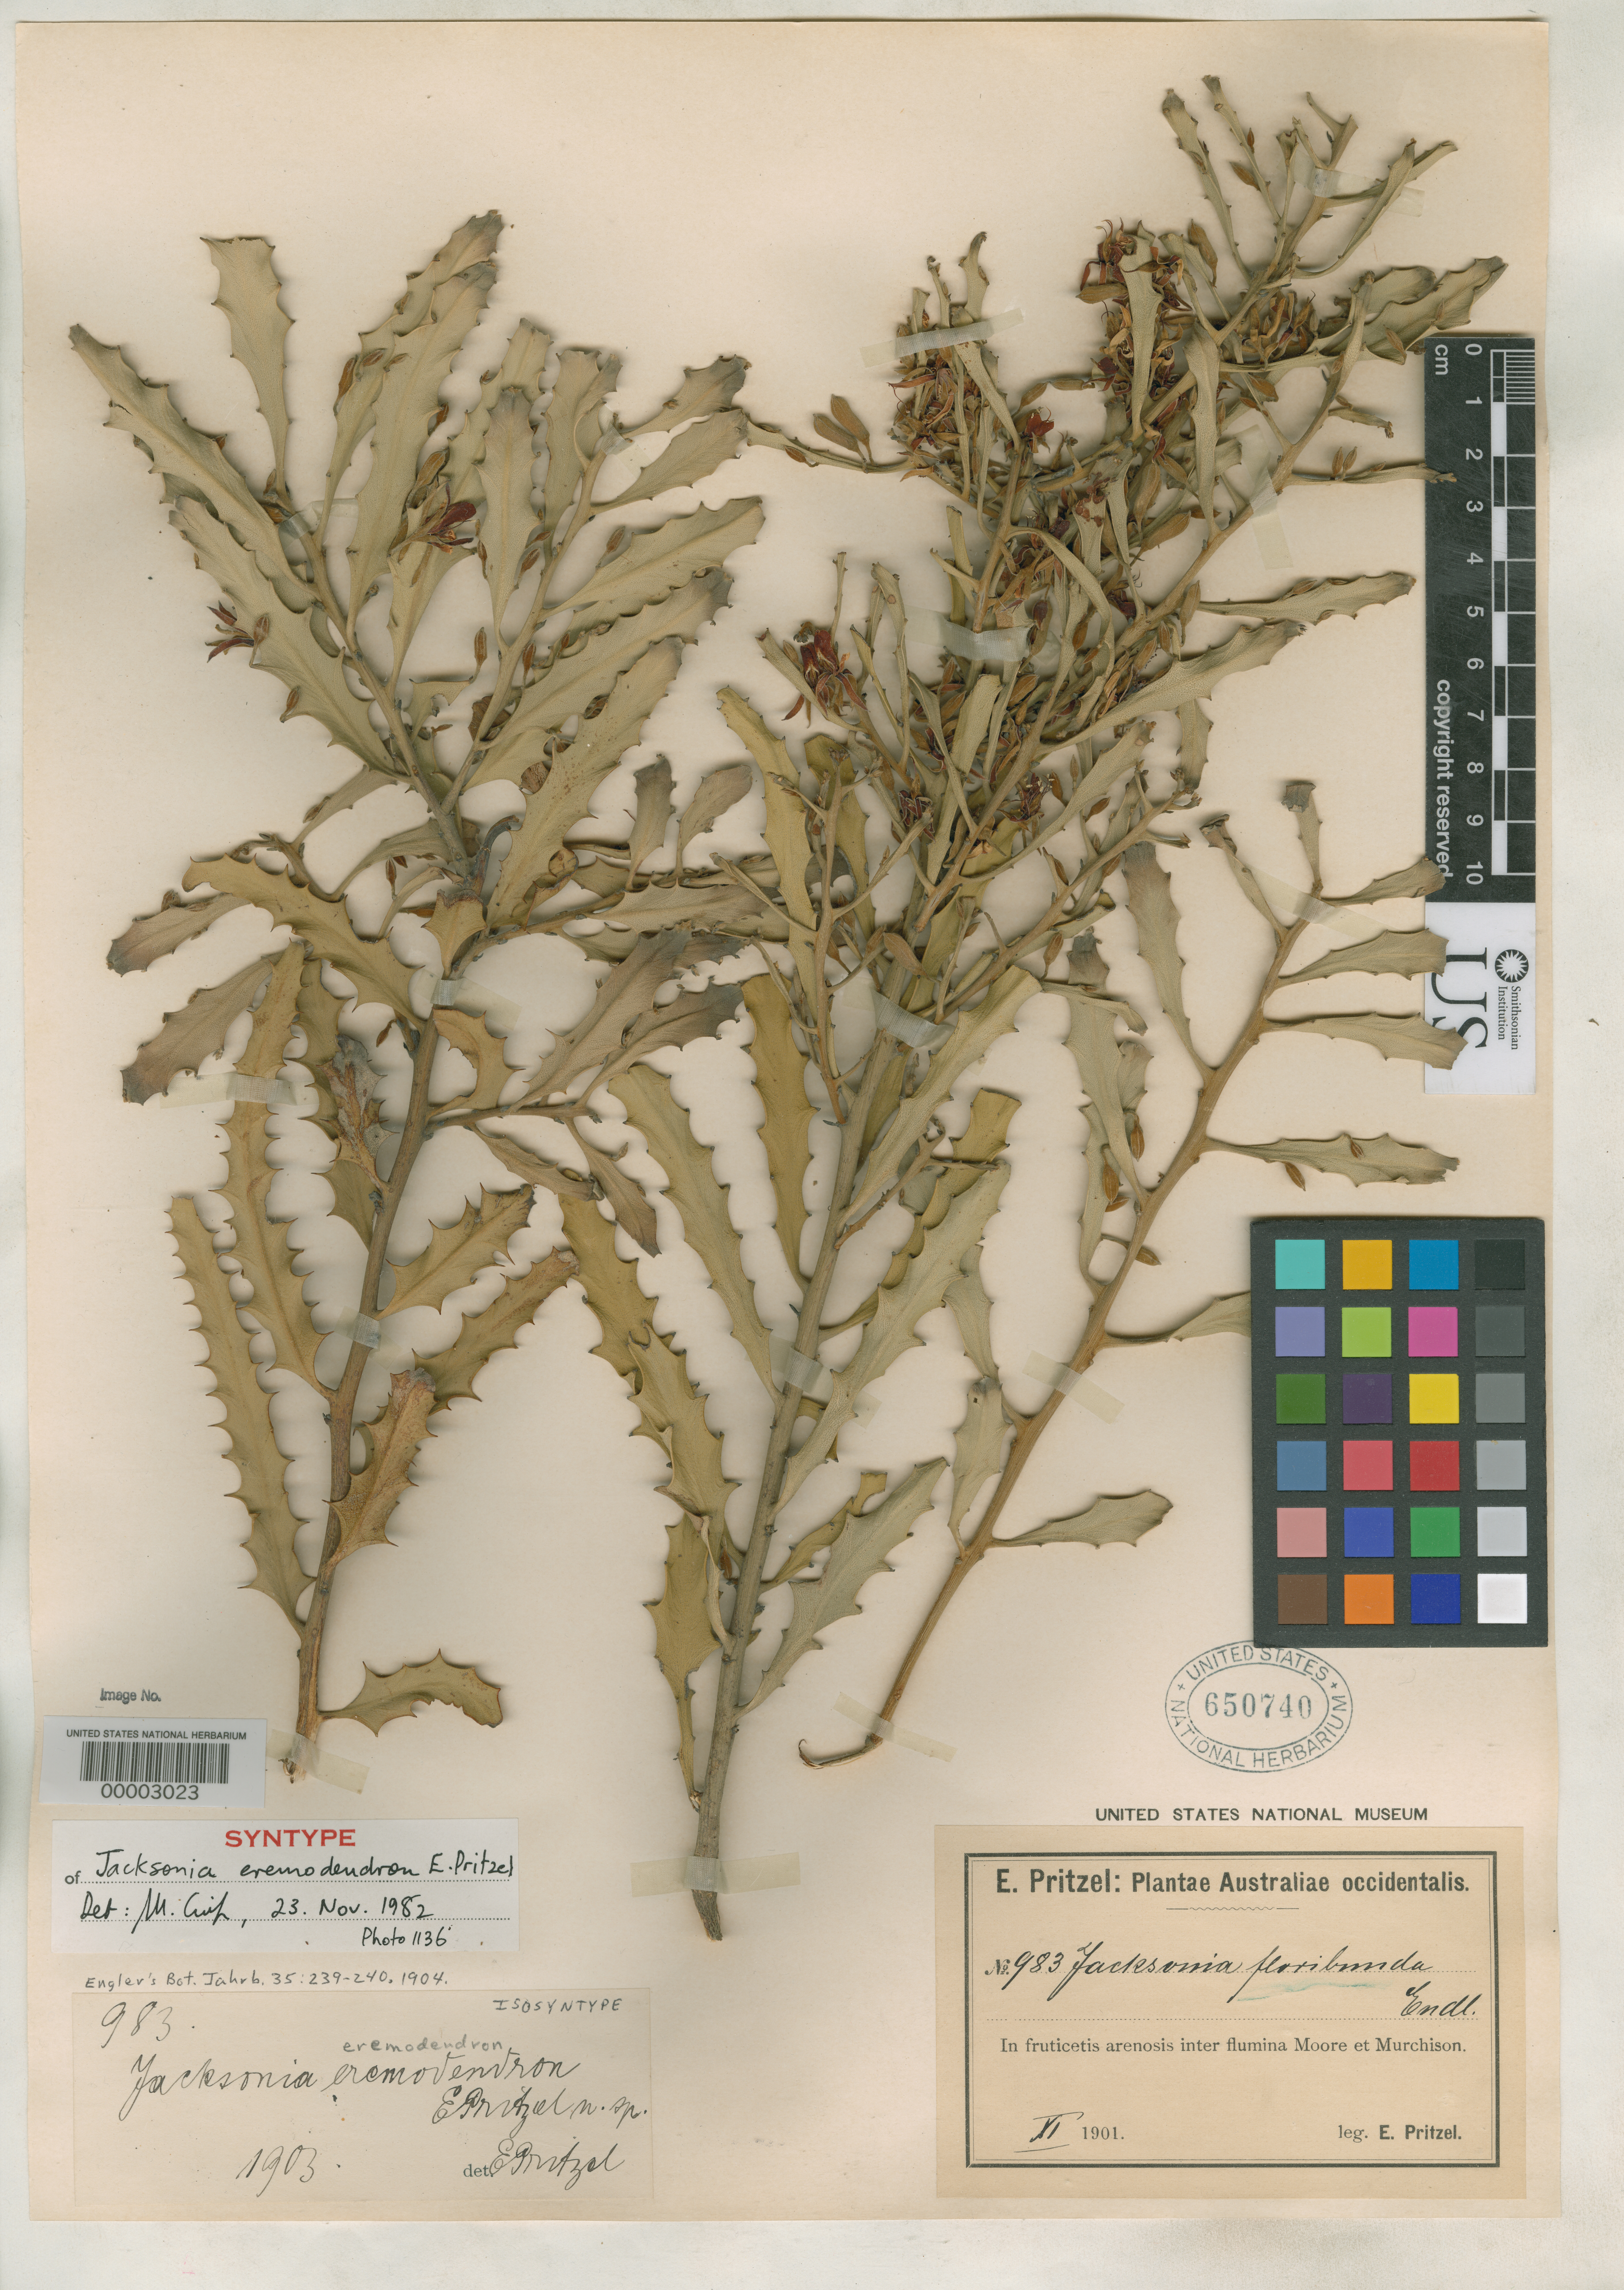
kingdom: Plantae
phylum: Tracheophyta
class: Magnoliopsida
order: Fabales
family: Fabaceae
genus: Jacksonia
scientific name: Jacksonia eremodendron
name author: E. Pritz.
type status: Isosyntype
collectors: E. G. Pritzel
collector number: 983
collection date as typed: Nov 1901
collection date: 1901-11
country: Australia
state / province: Western Australia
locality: Moore & Murchison.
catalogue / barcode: US 650740